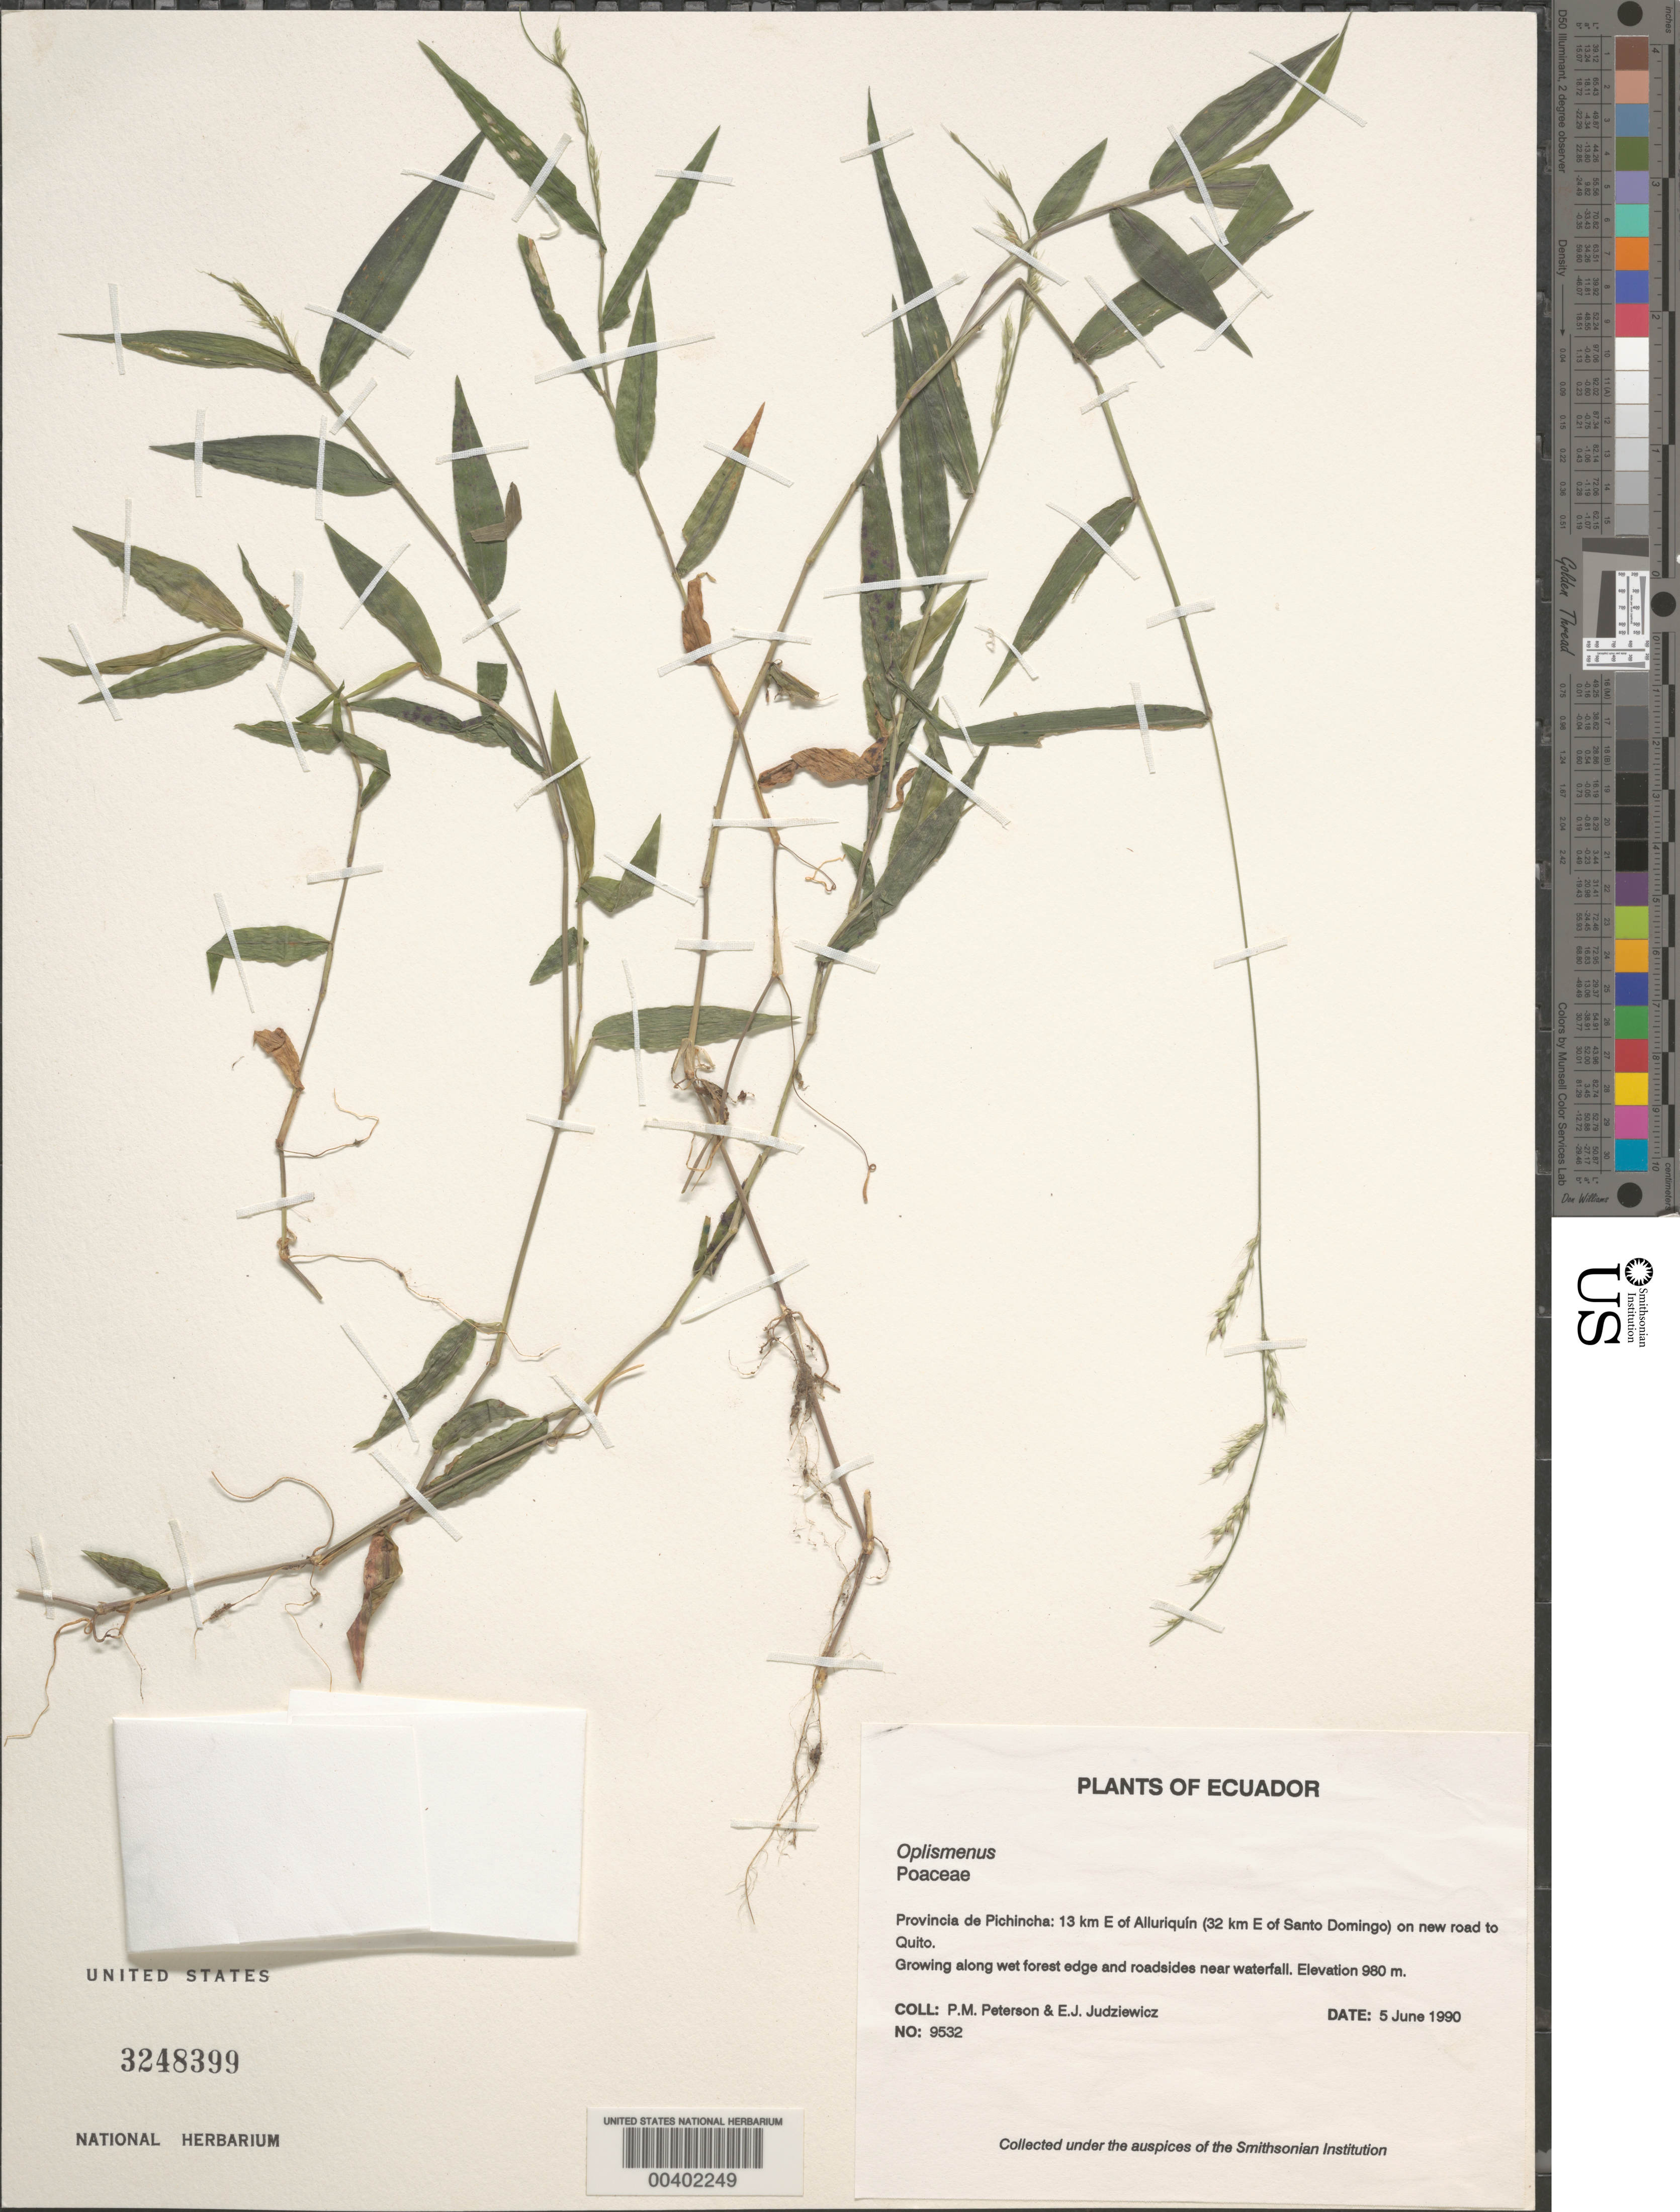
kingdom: Plantae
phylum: Tracheophyta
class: Liliopsida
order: Poales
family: Poaceae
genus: Oplismenus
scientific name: Oplismenus sp.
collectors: P. M. Peterson & E. J. Judziewicz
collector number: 09532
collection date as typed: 05 Jun 1990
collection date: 1990-06-05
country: Ecuador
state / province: Pichincha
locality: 13 km E of Alluriquín (32 km E of Santo Domingo) on new road to Quito.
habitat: Growing along wet forest edge and roadsides near waterfall.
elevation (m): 980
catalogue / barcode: US 3248399